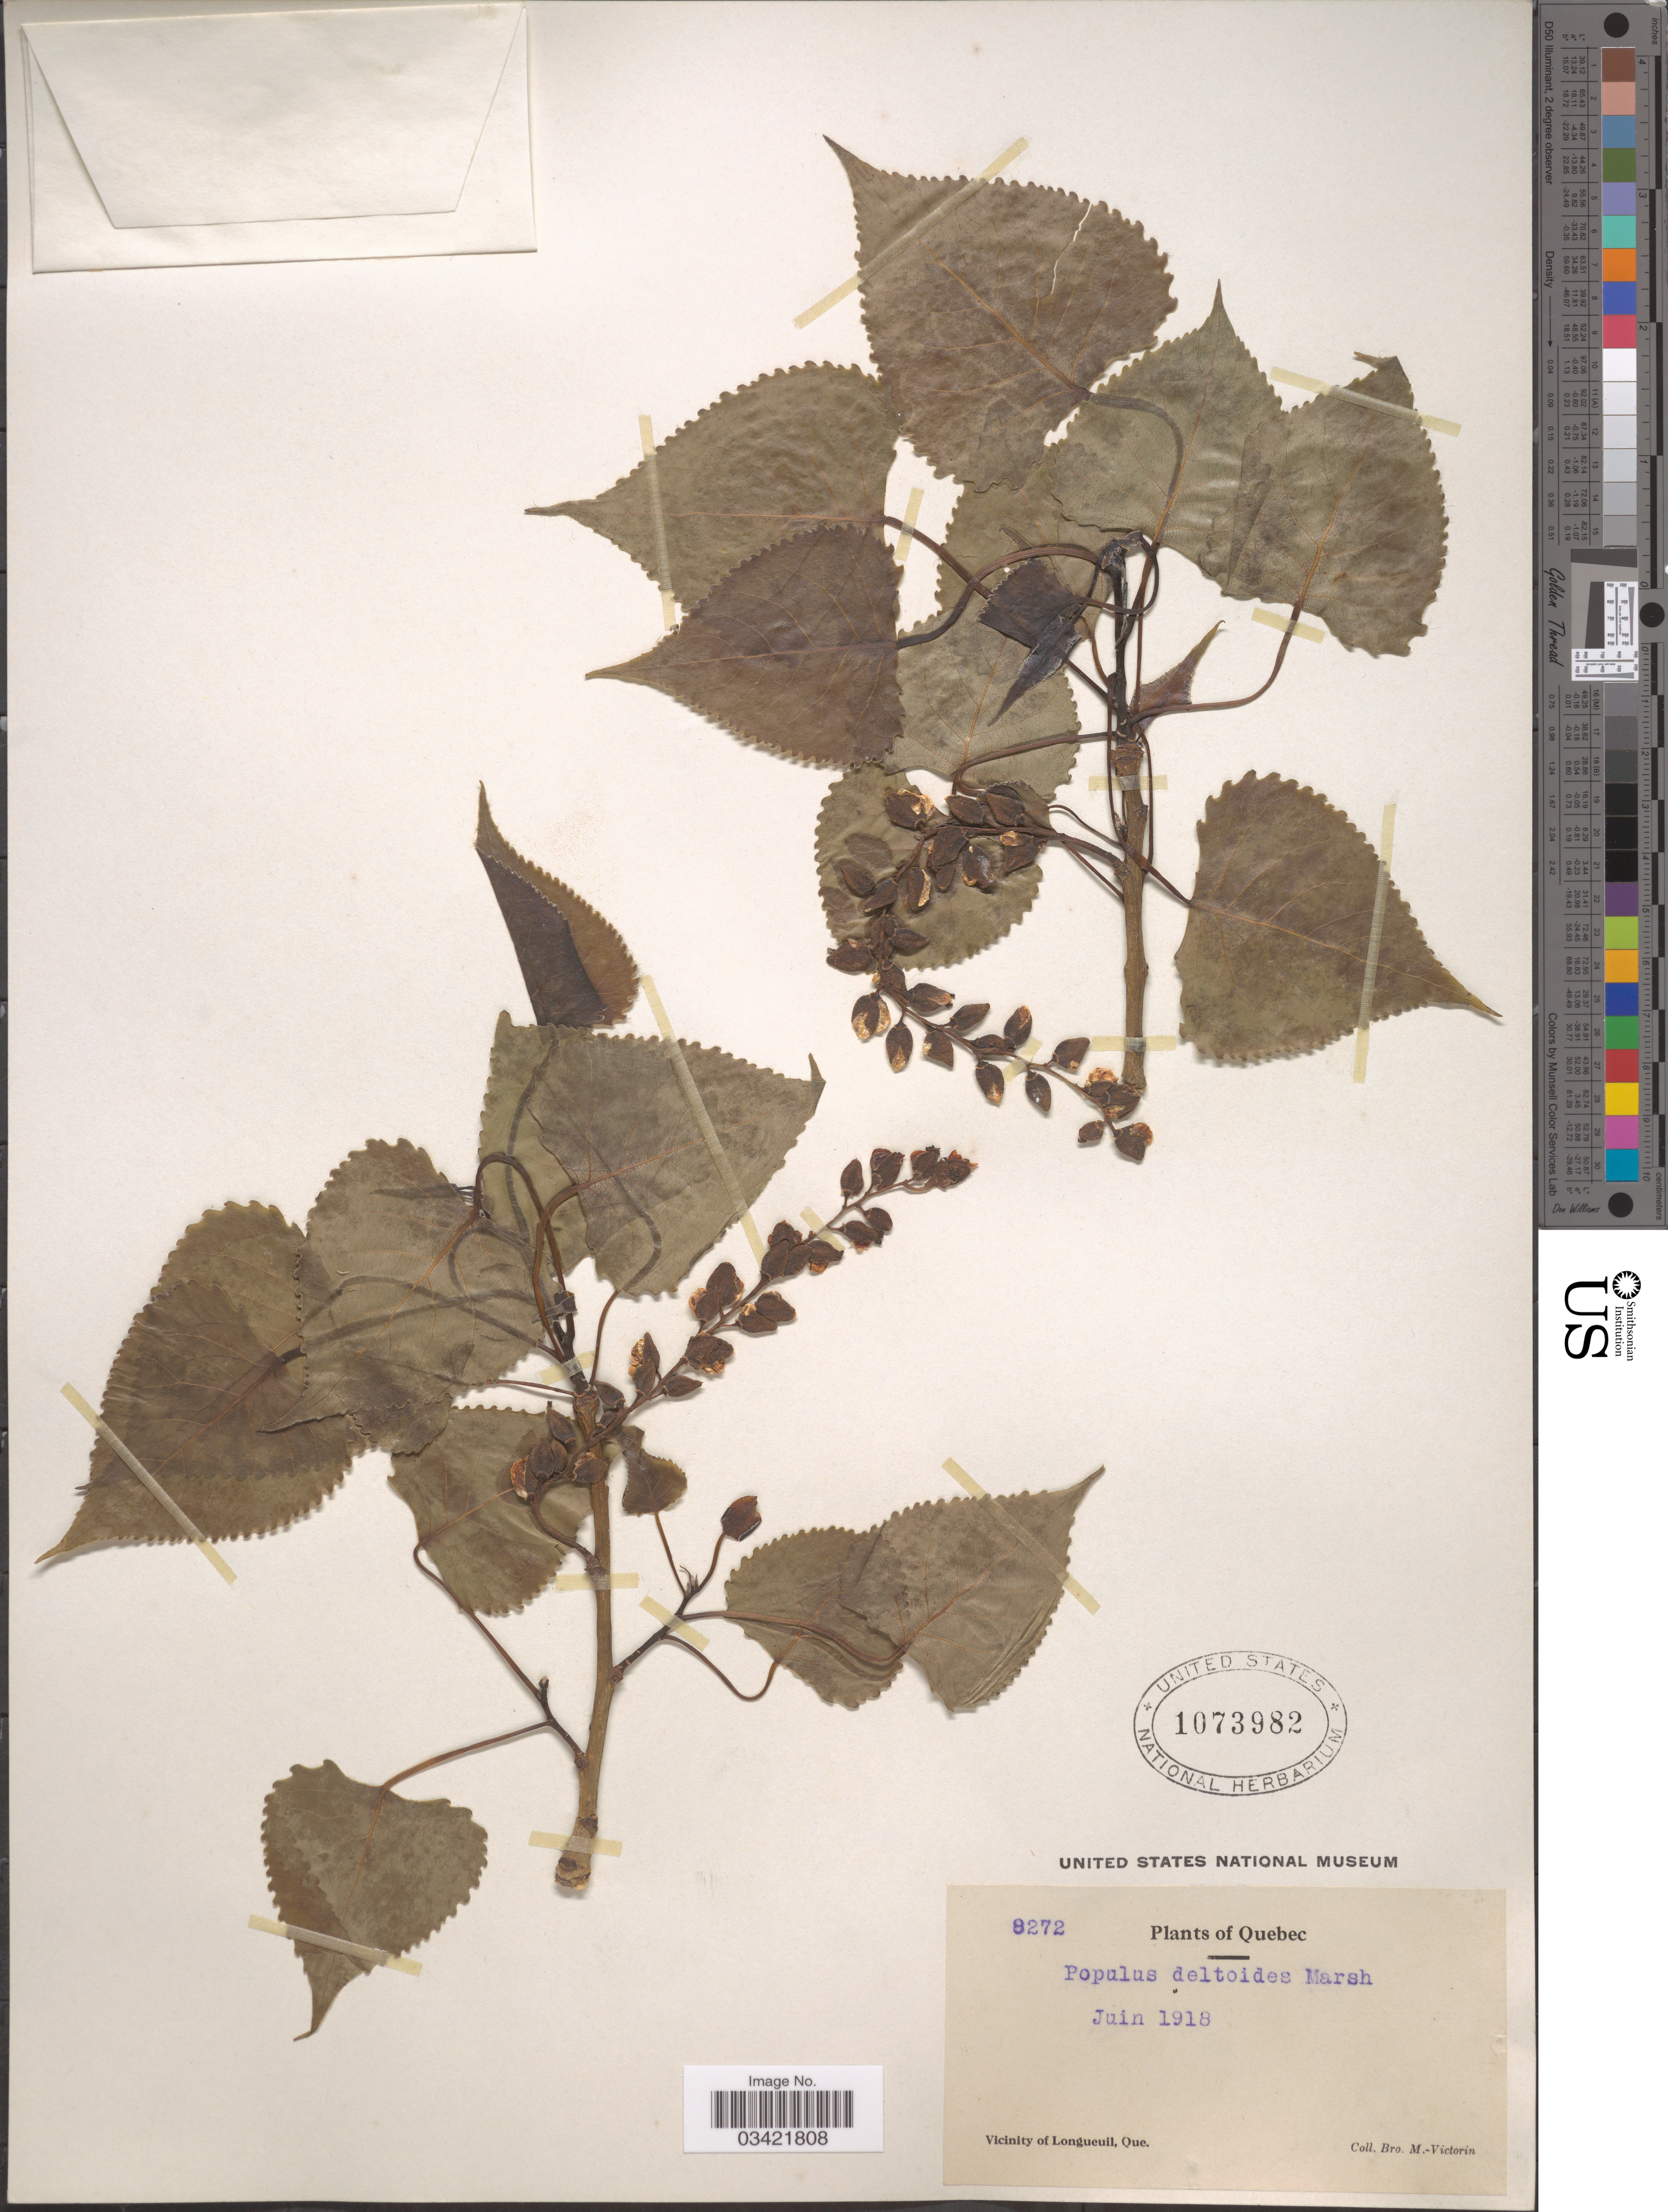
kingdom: Plantae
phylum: Tracheophyta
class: Magnoliopsida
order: Malpighiales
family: Salicaceae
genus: Populus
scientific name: Populus deltoides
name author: W. Bartram ex Marshall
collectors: Fr. Marie-Victorin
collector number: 8272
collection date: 1918-06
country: Canada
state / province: Quebec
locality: Vicinity of Longueuil.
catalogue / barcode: US 1073982